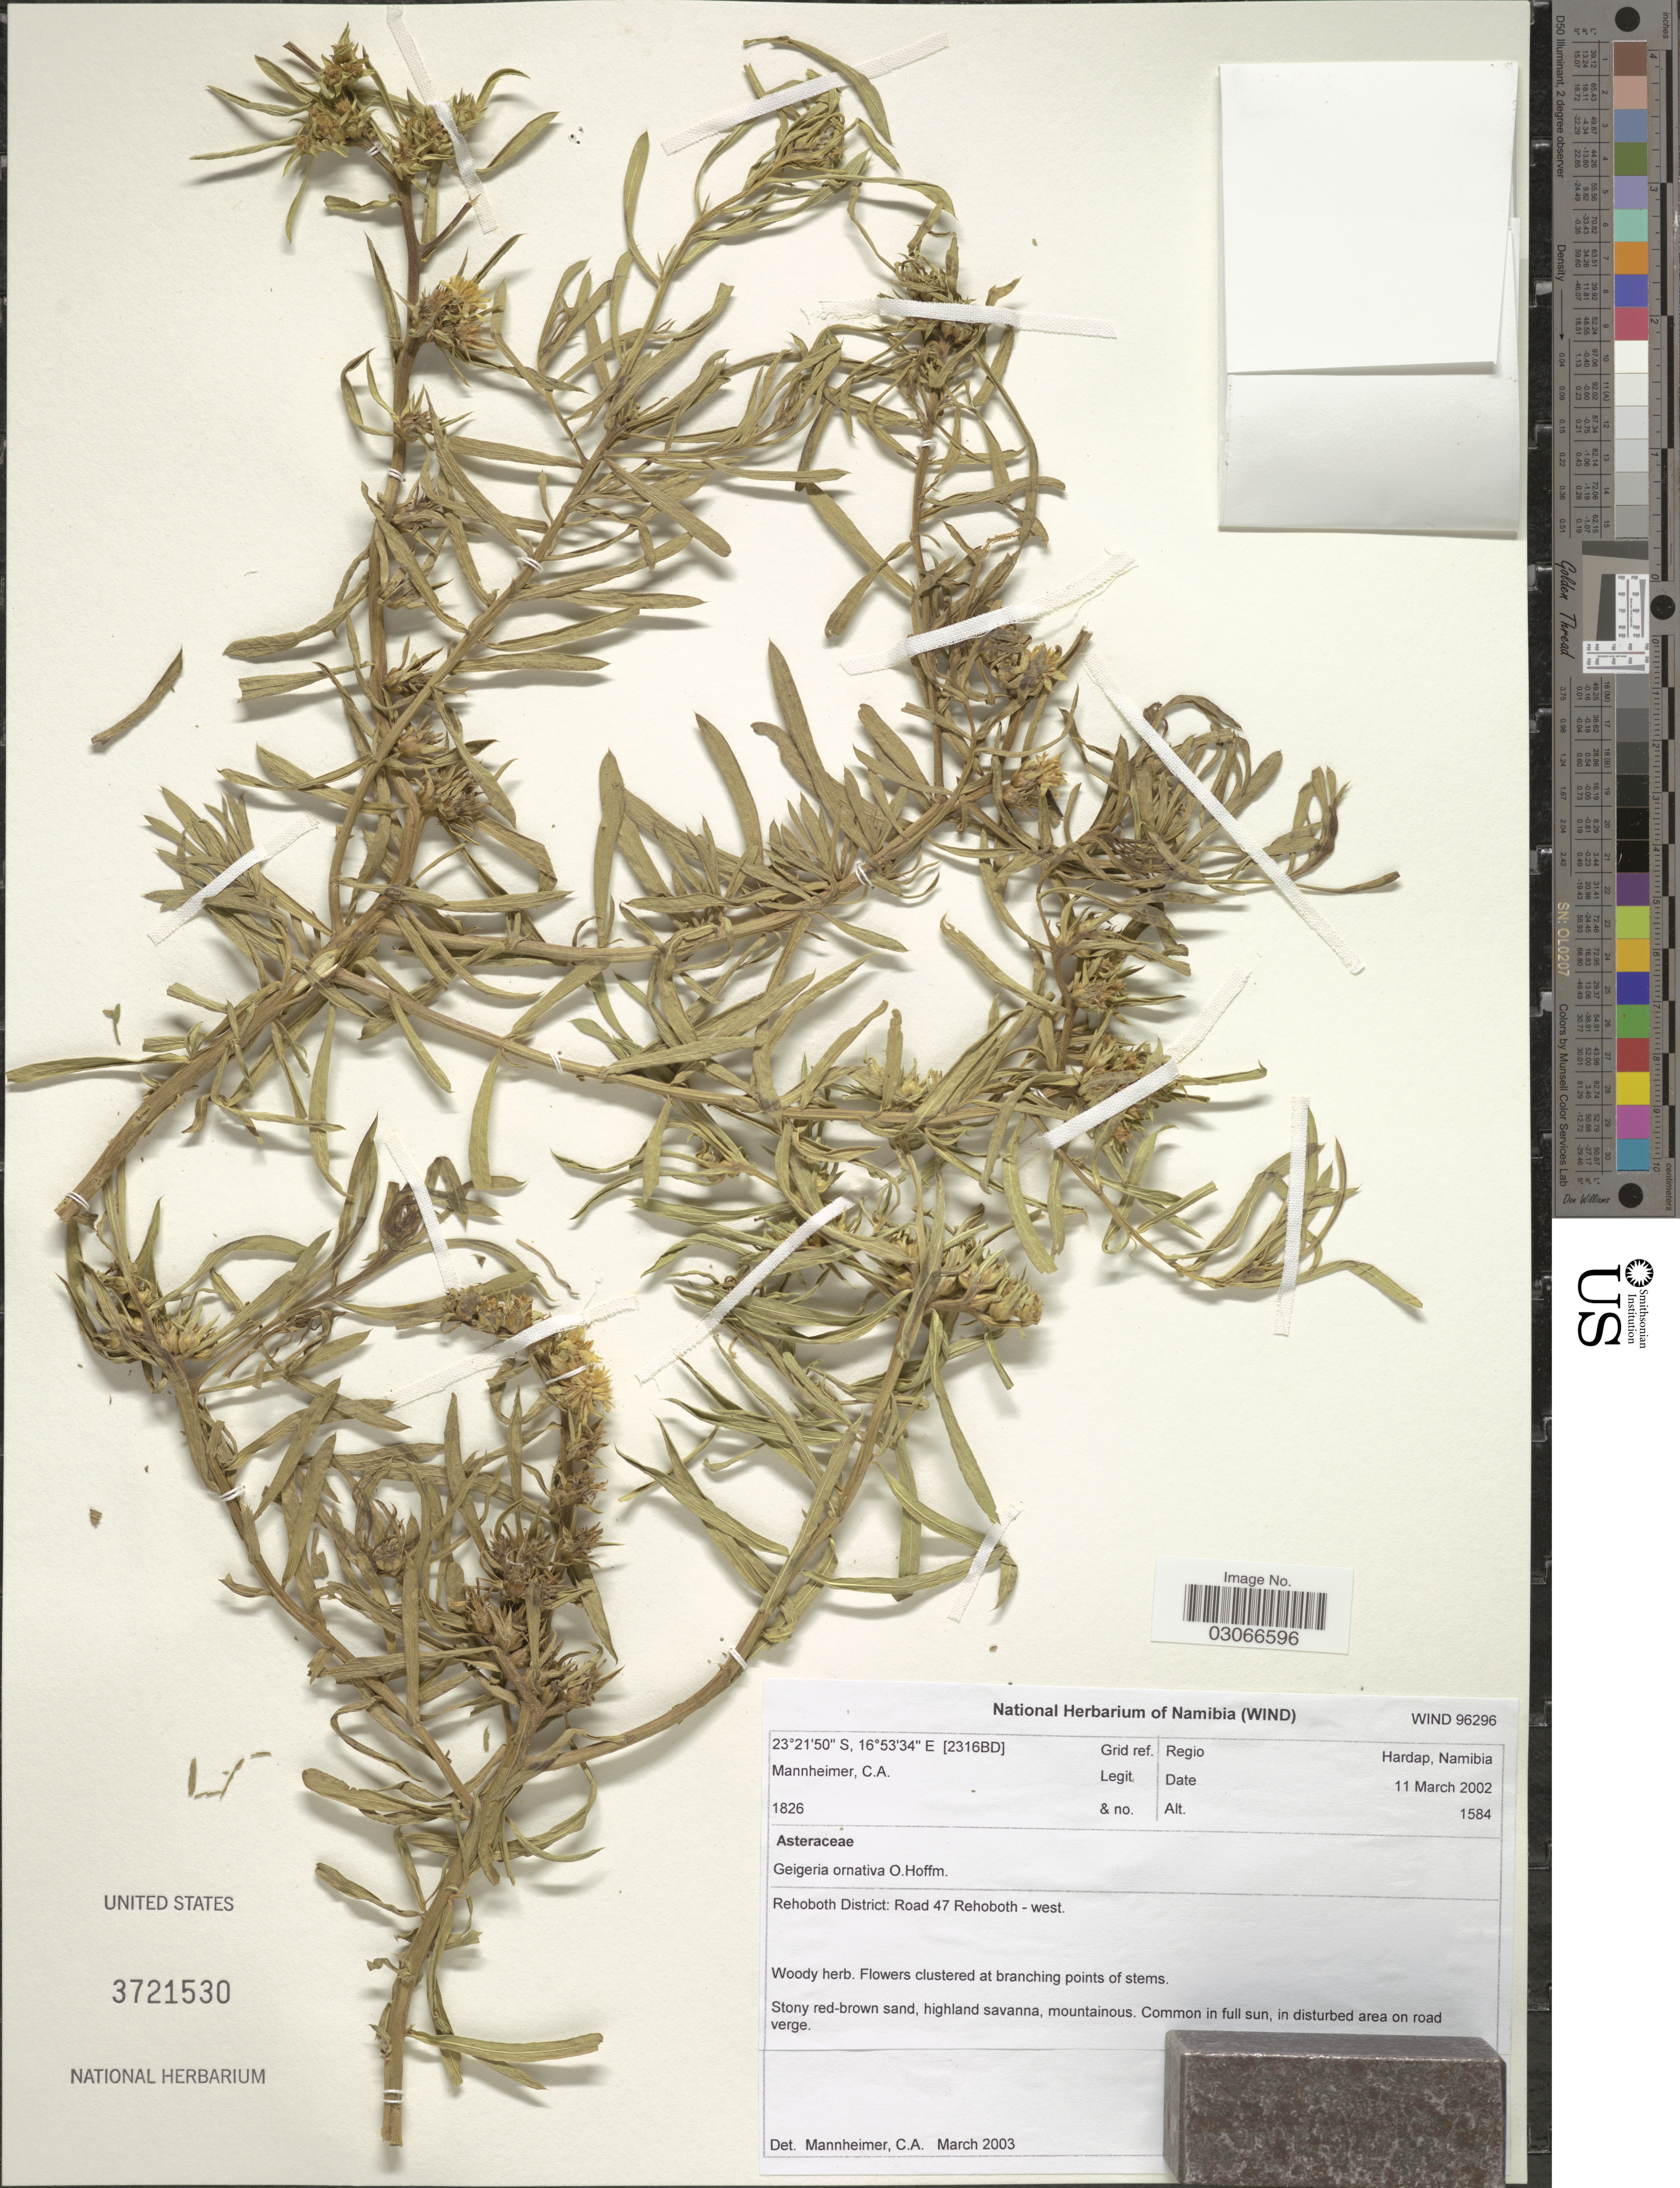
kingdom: Plantae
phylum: Tracheophyta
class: Magnoliopsida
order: Asterales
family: Asteraceae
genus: Geigeria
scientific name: Geigeria ornativa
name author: O. Hoffm.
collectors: C. A. Mannheimer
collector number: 1826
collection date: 2002-03-11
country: Namibia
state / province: Hardap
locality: [2316BD] Grid ref. Regio Hardap. Rehoboth District: Road 47 Rehoboth - west.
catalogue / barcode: US 3721530